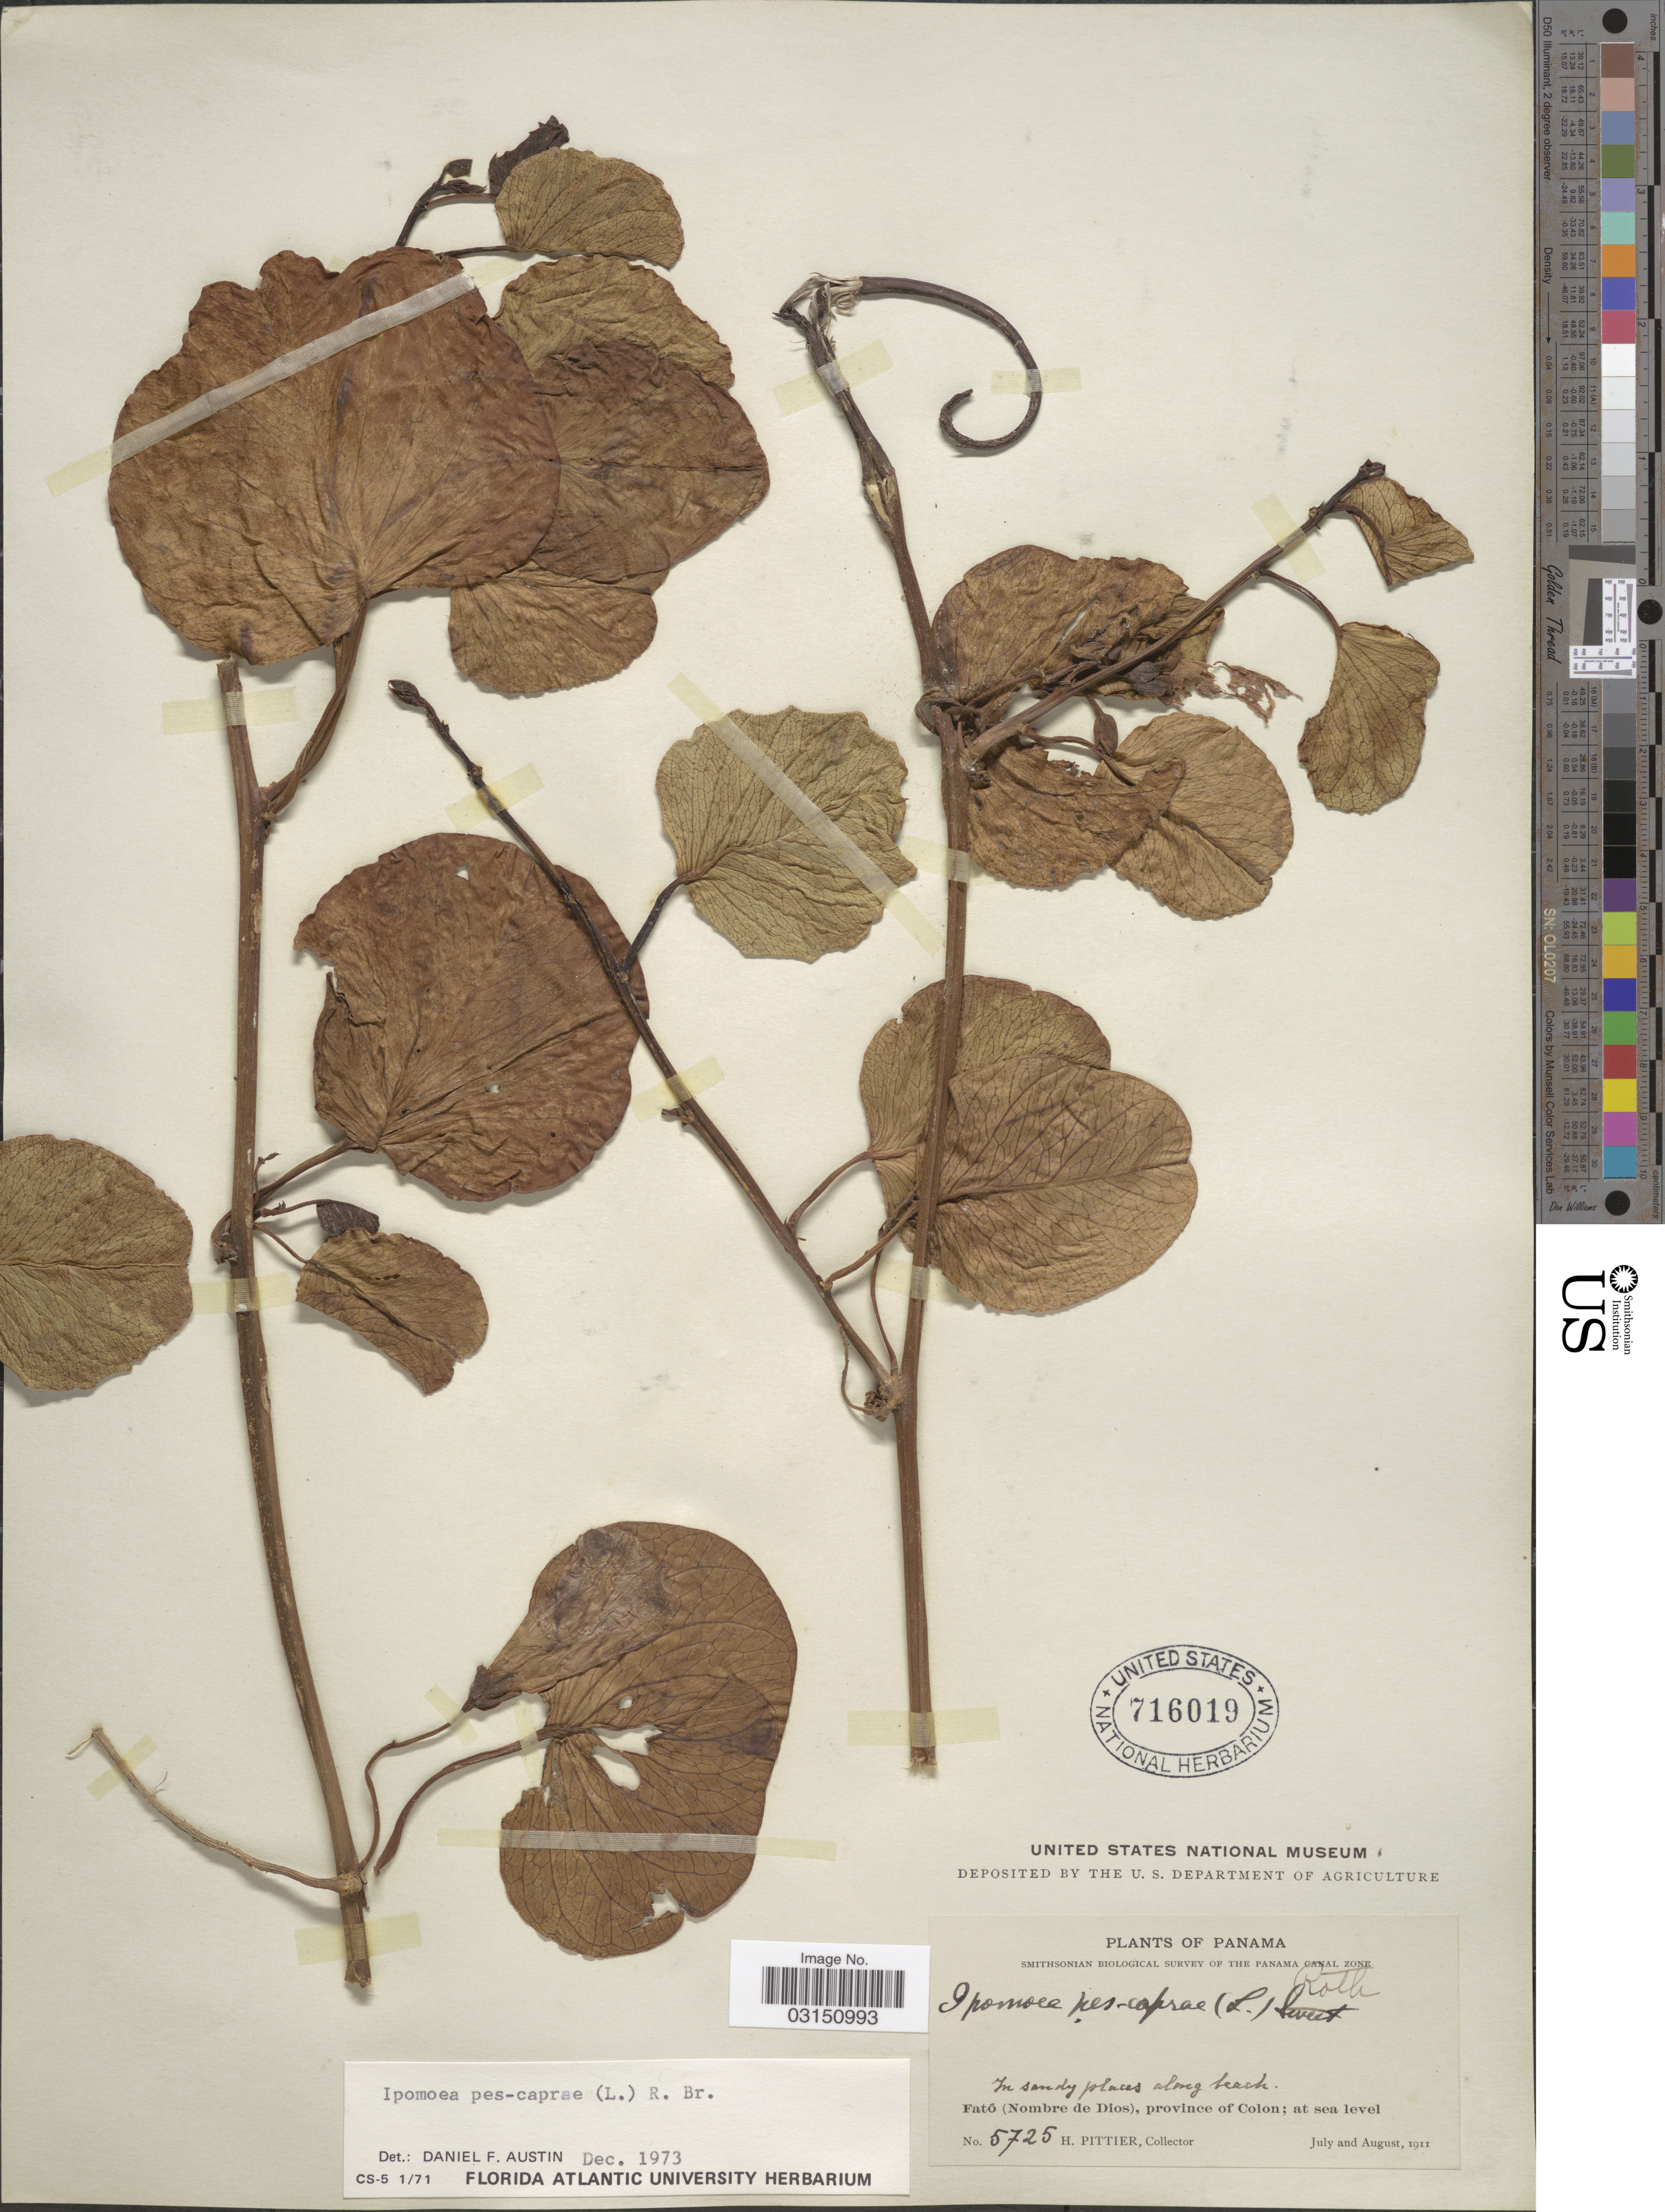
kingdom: Plantae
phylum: Tracheophyta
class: Magnoliopsida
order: Solanales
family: Convolvulaceae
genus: Ipomoea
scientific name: Ipomoea pes-caprae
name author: (L.) R. Br.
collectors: H. F. Pittier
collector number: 5725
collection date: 1911-07/1911-08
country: Panama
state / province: Colón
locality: Fató (Nombre de Dios).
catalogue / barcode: US 716019